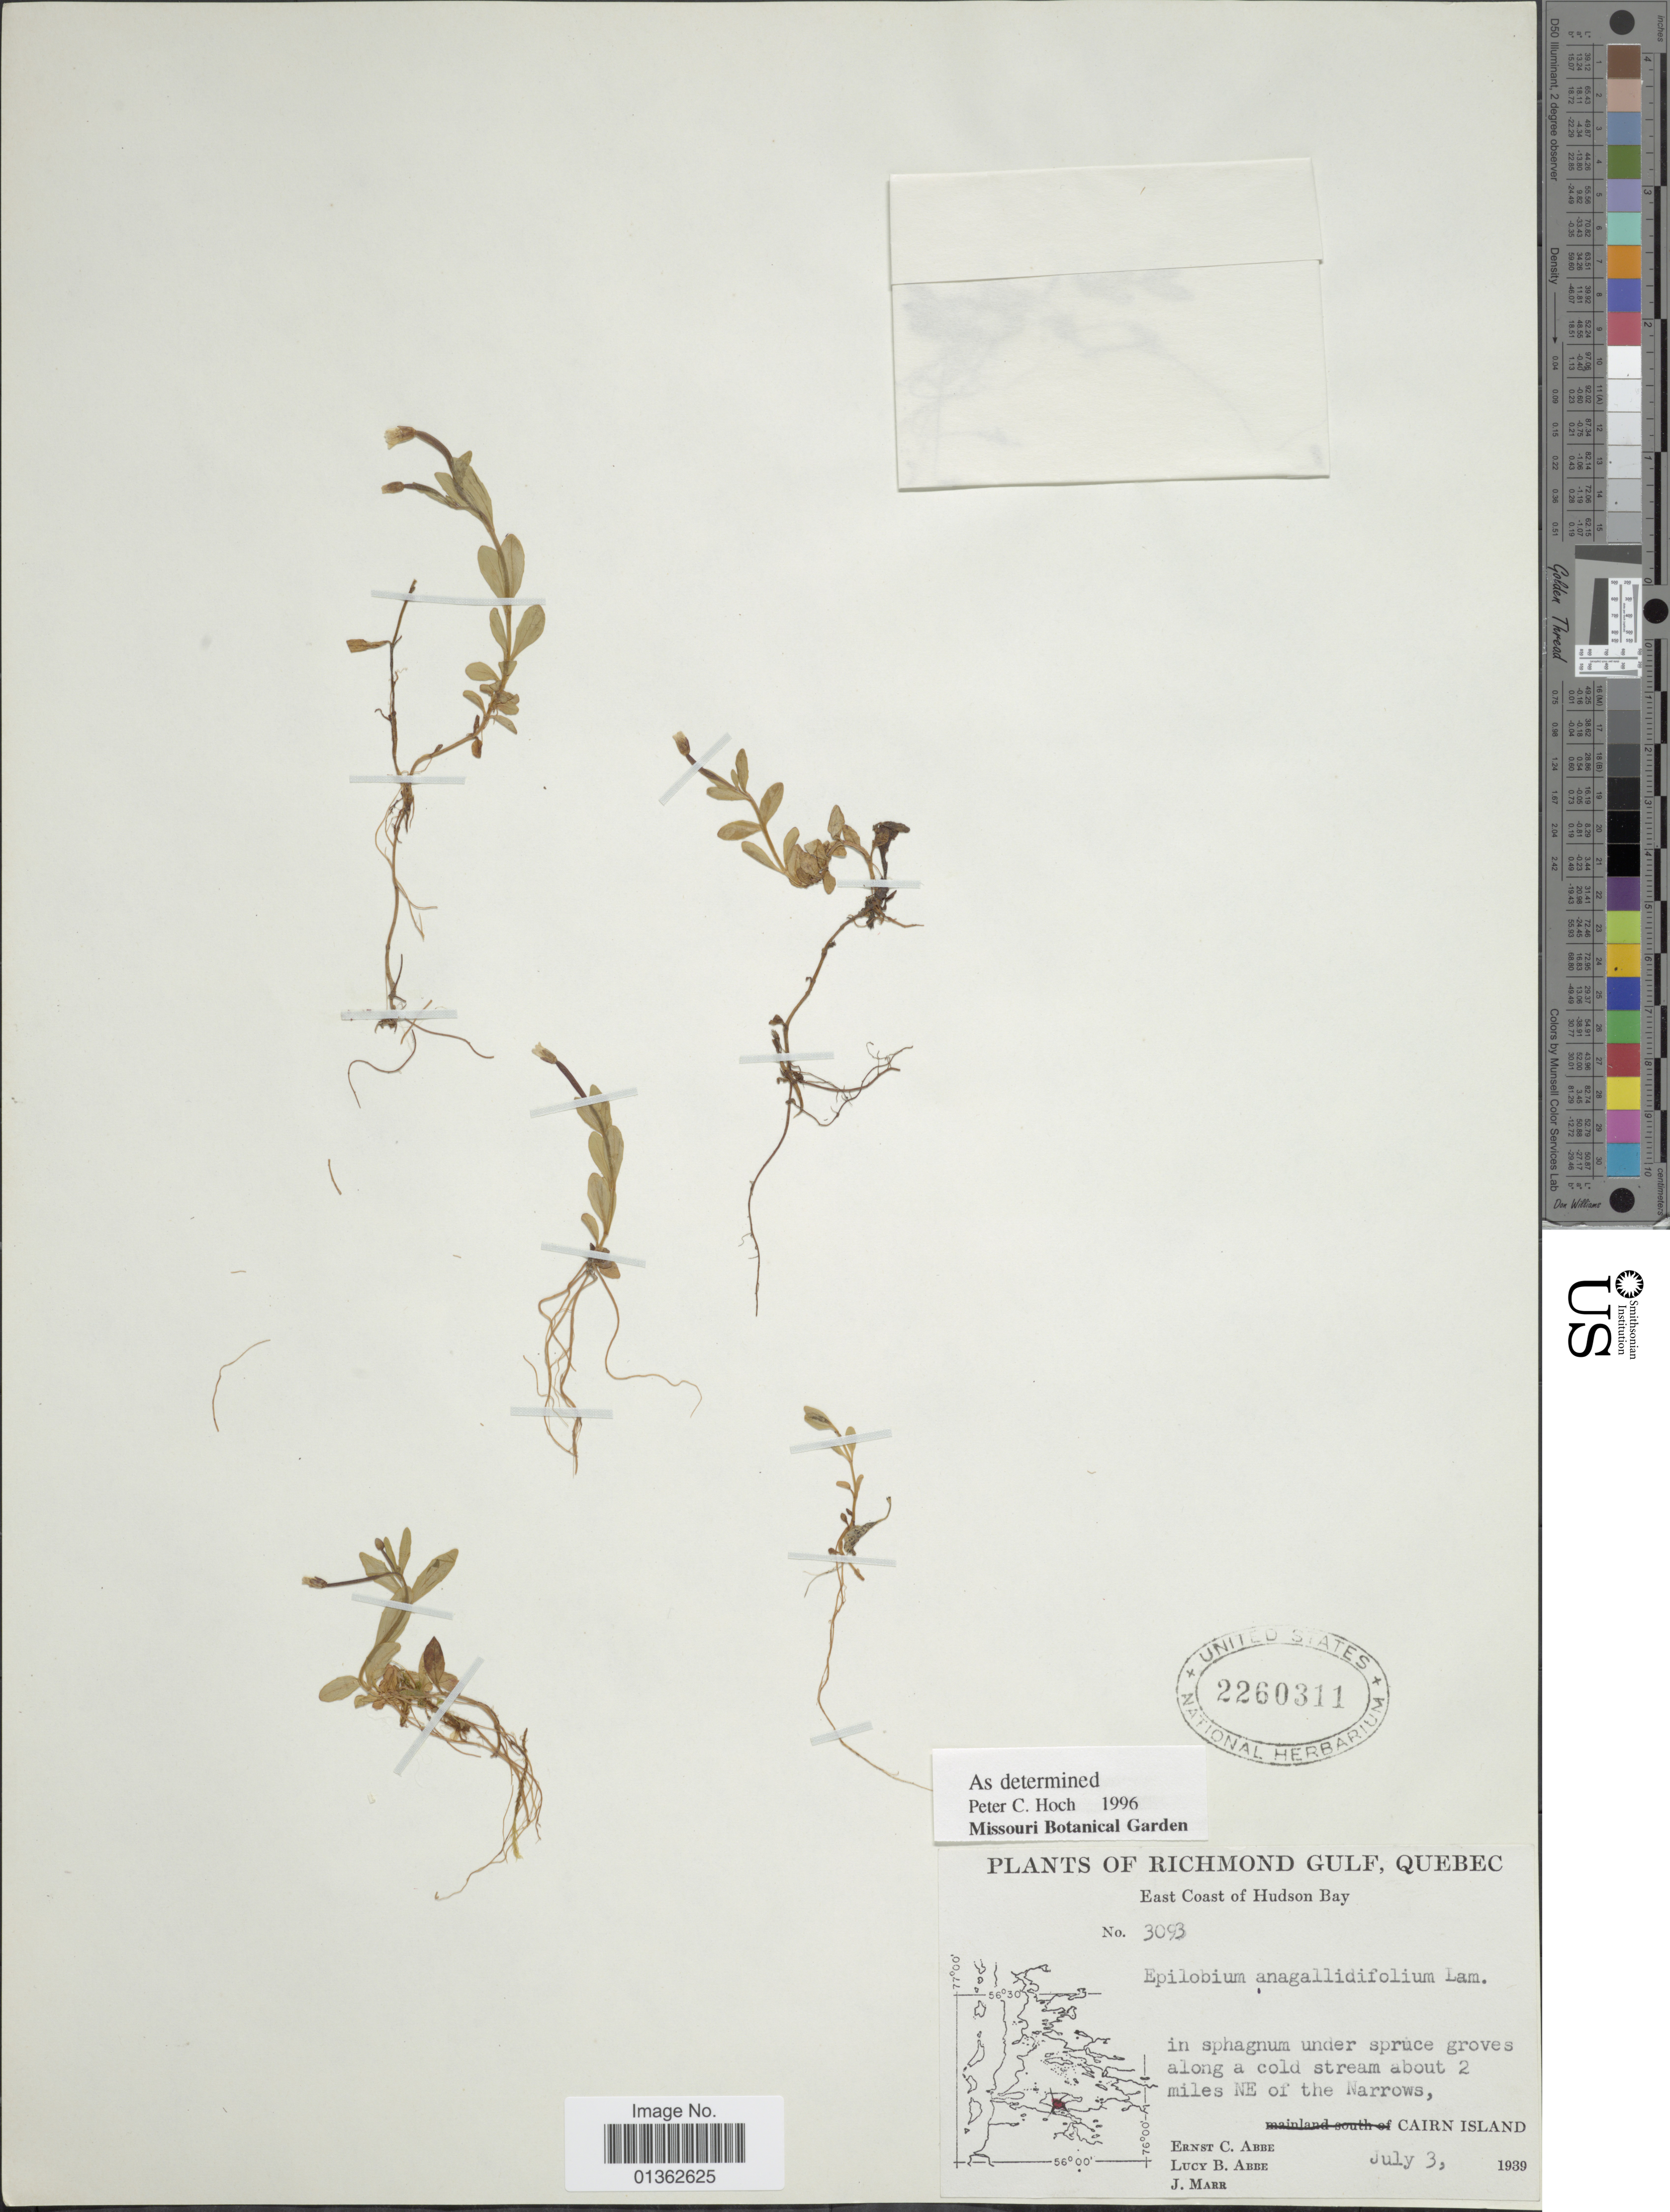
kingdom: Plantae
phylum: Tracheophyta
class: Magnoliopsida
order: Myrtales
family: Onagraceae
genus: Epilobium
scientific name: Epilobium anagallidifolium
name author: Lam.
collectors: E. C. Abbe, L. B. Abbe & J. Marr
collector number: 3093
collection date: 1939-07-03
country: Canada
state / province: Quebec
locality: Richmond Gulf. East Coast of Hudson Bay. In sphagnum under spruce groves along a cold stream about 2 miles NE of the Narrows, Cairn Island.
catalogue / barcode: US 2260311